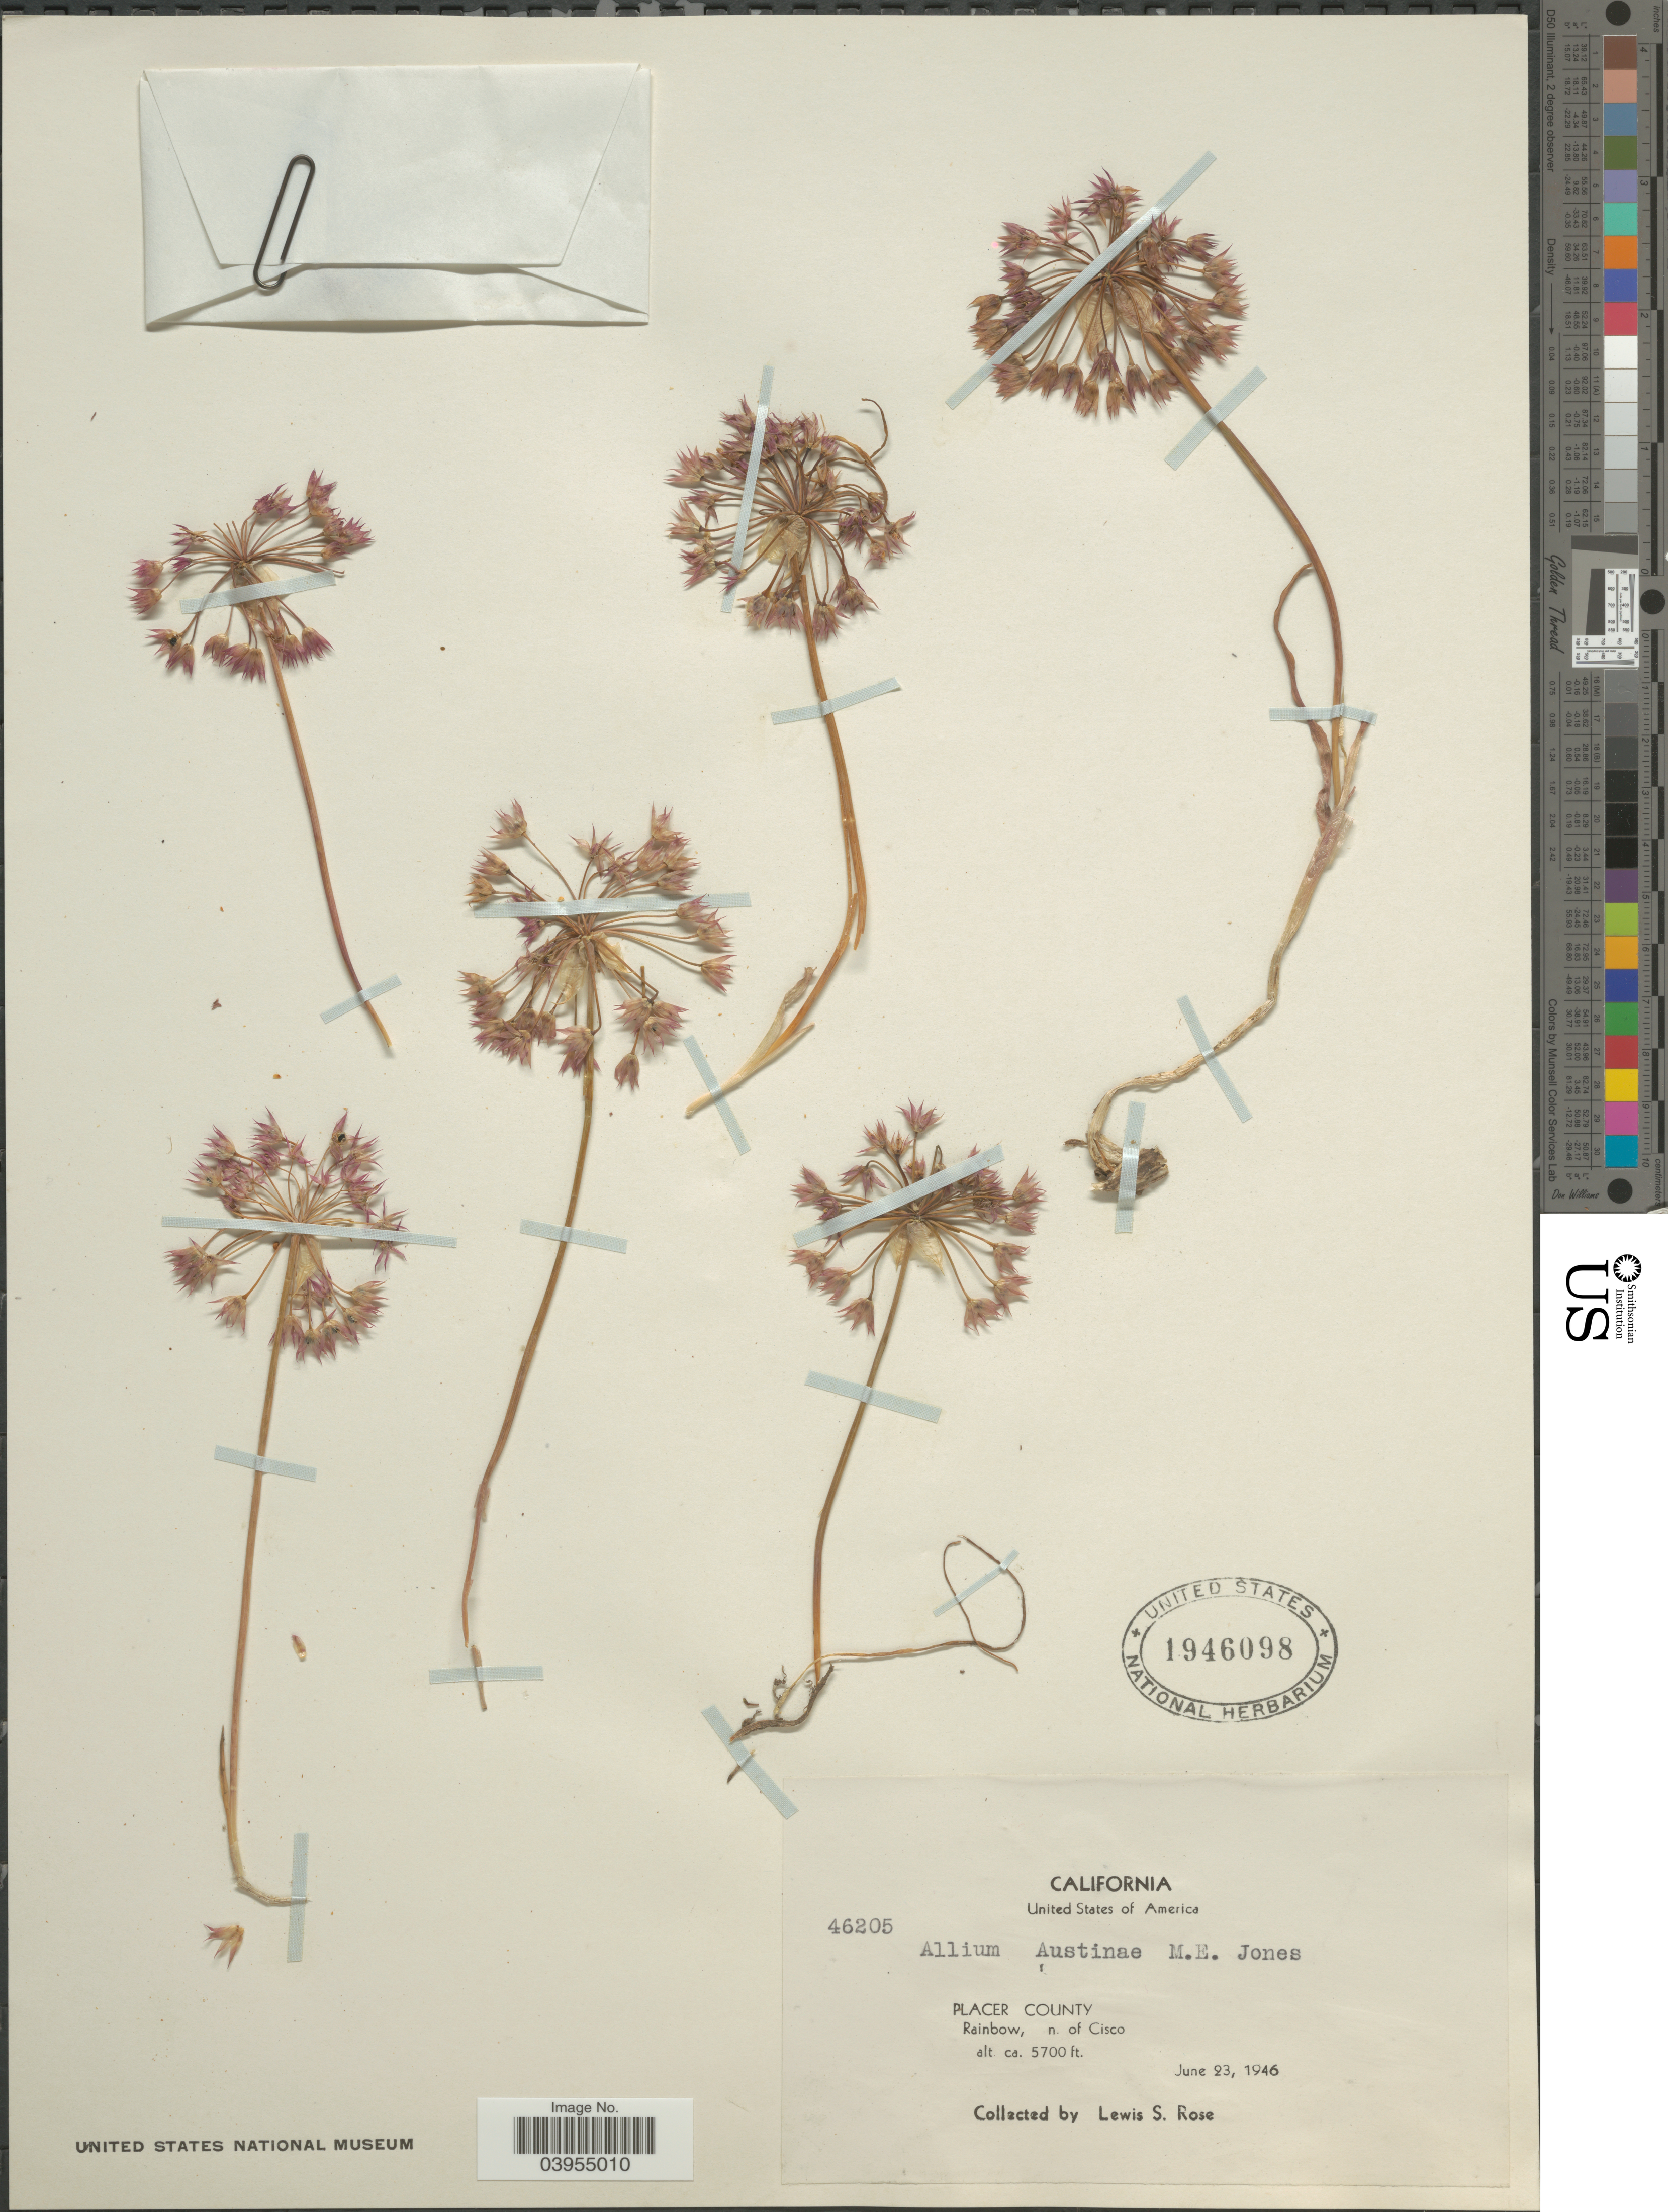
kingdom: Plantae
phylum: Tracheophyta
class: Liliopsida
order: Asparagales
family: Amaryllidaceae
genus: Allium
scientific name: Allium austinae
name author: M.H. Jones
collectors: L. S. Rose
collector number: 46205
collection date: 1946-06-23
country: United States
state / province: California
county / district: Placer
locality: Placer County. Rainbow, n. of Cisco.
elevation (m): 1737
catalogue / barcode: US 1946098